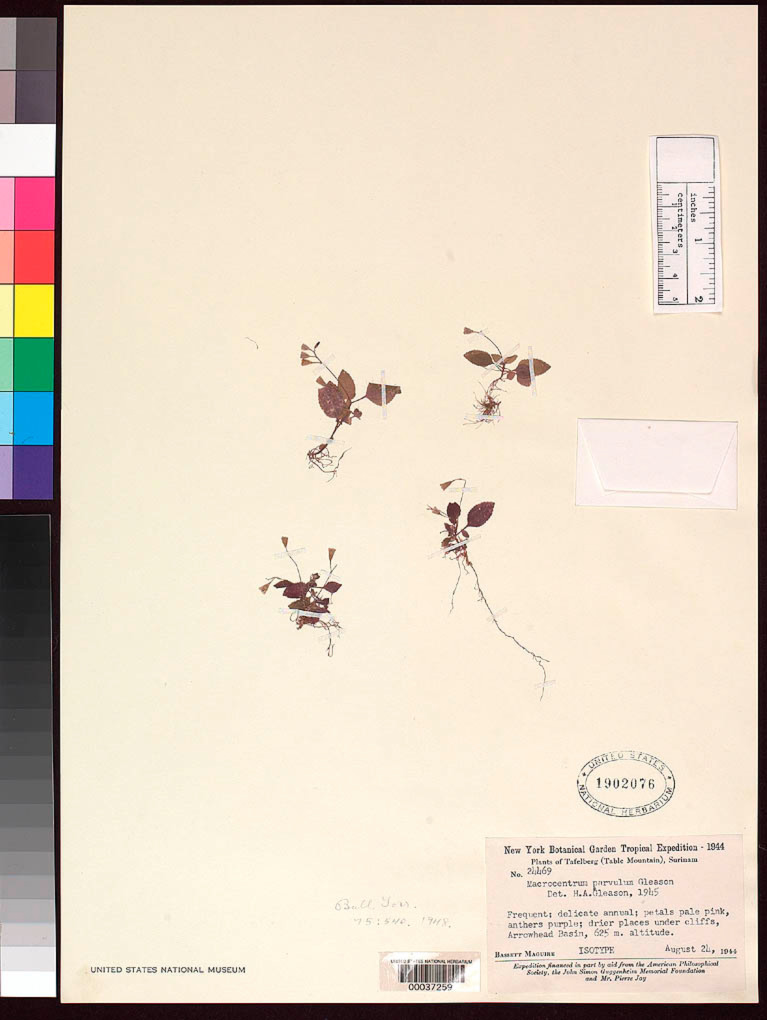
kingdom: Plantae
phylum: Tracheophyta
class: Magnoliopsida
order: Myrtales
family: Melastomataceae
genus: Macrocentrum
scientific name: Macrocentrum parvulum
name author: Gleason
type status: Isotype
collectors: B. Maguire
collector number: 24469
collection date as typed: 24 Aug 1944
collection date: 1944-08-24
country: Suriname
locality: Tafelberg, Arrowhead basin.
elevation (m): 625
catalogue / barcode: US 1902076